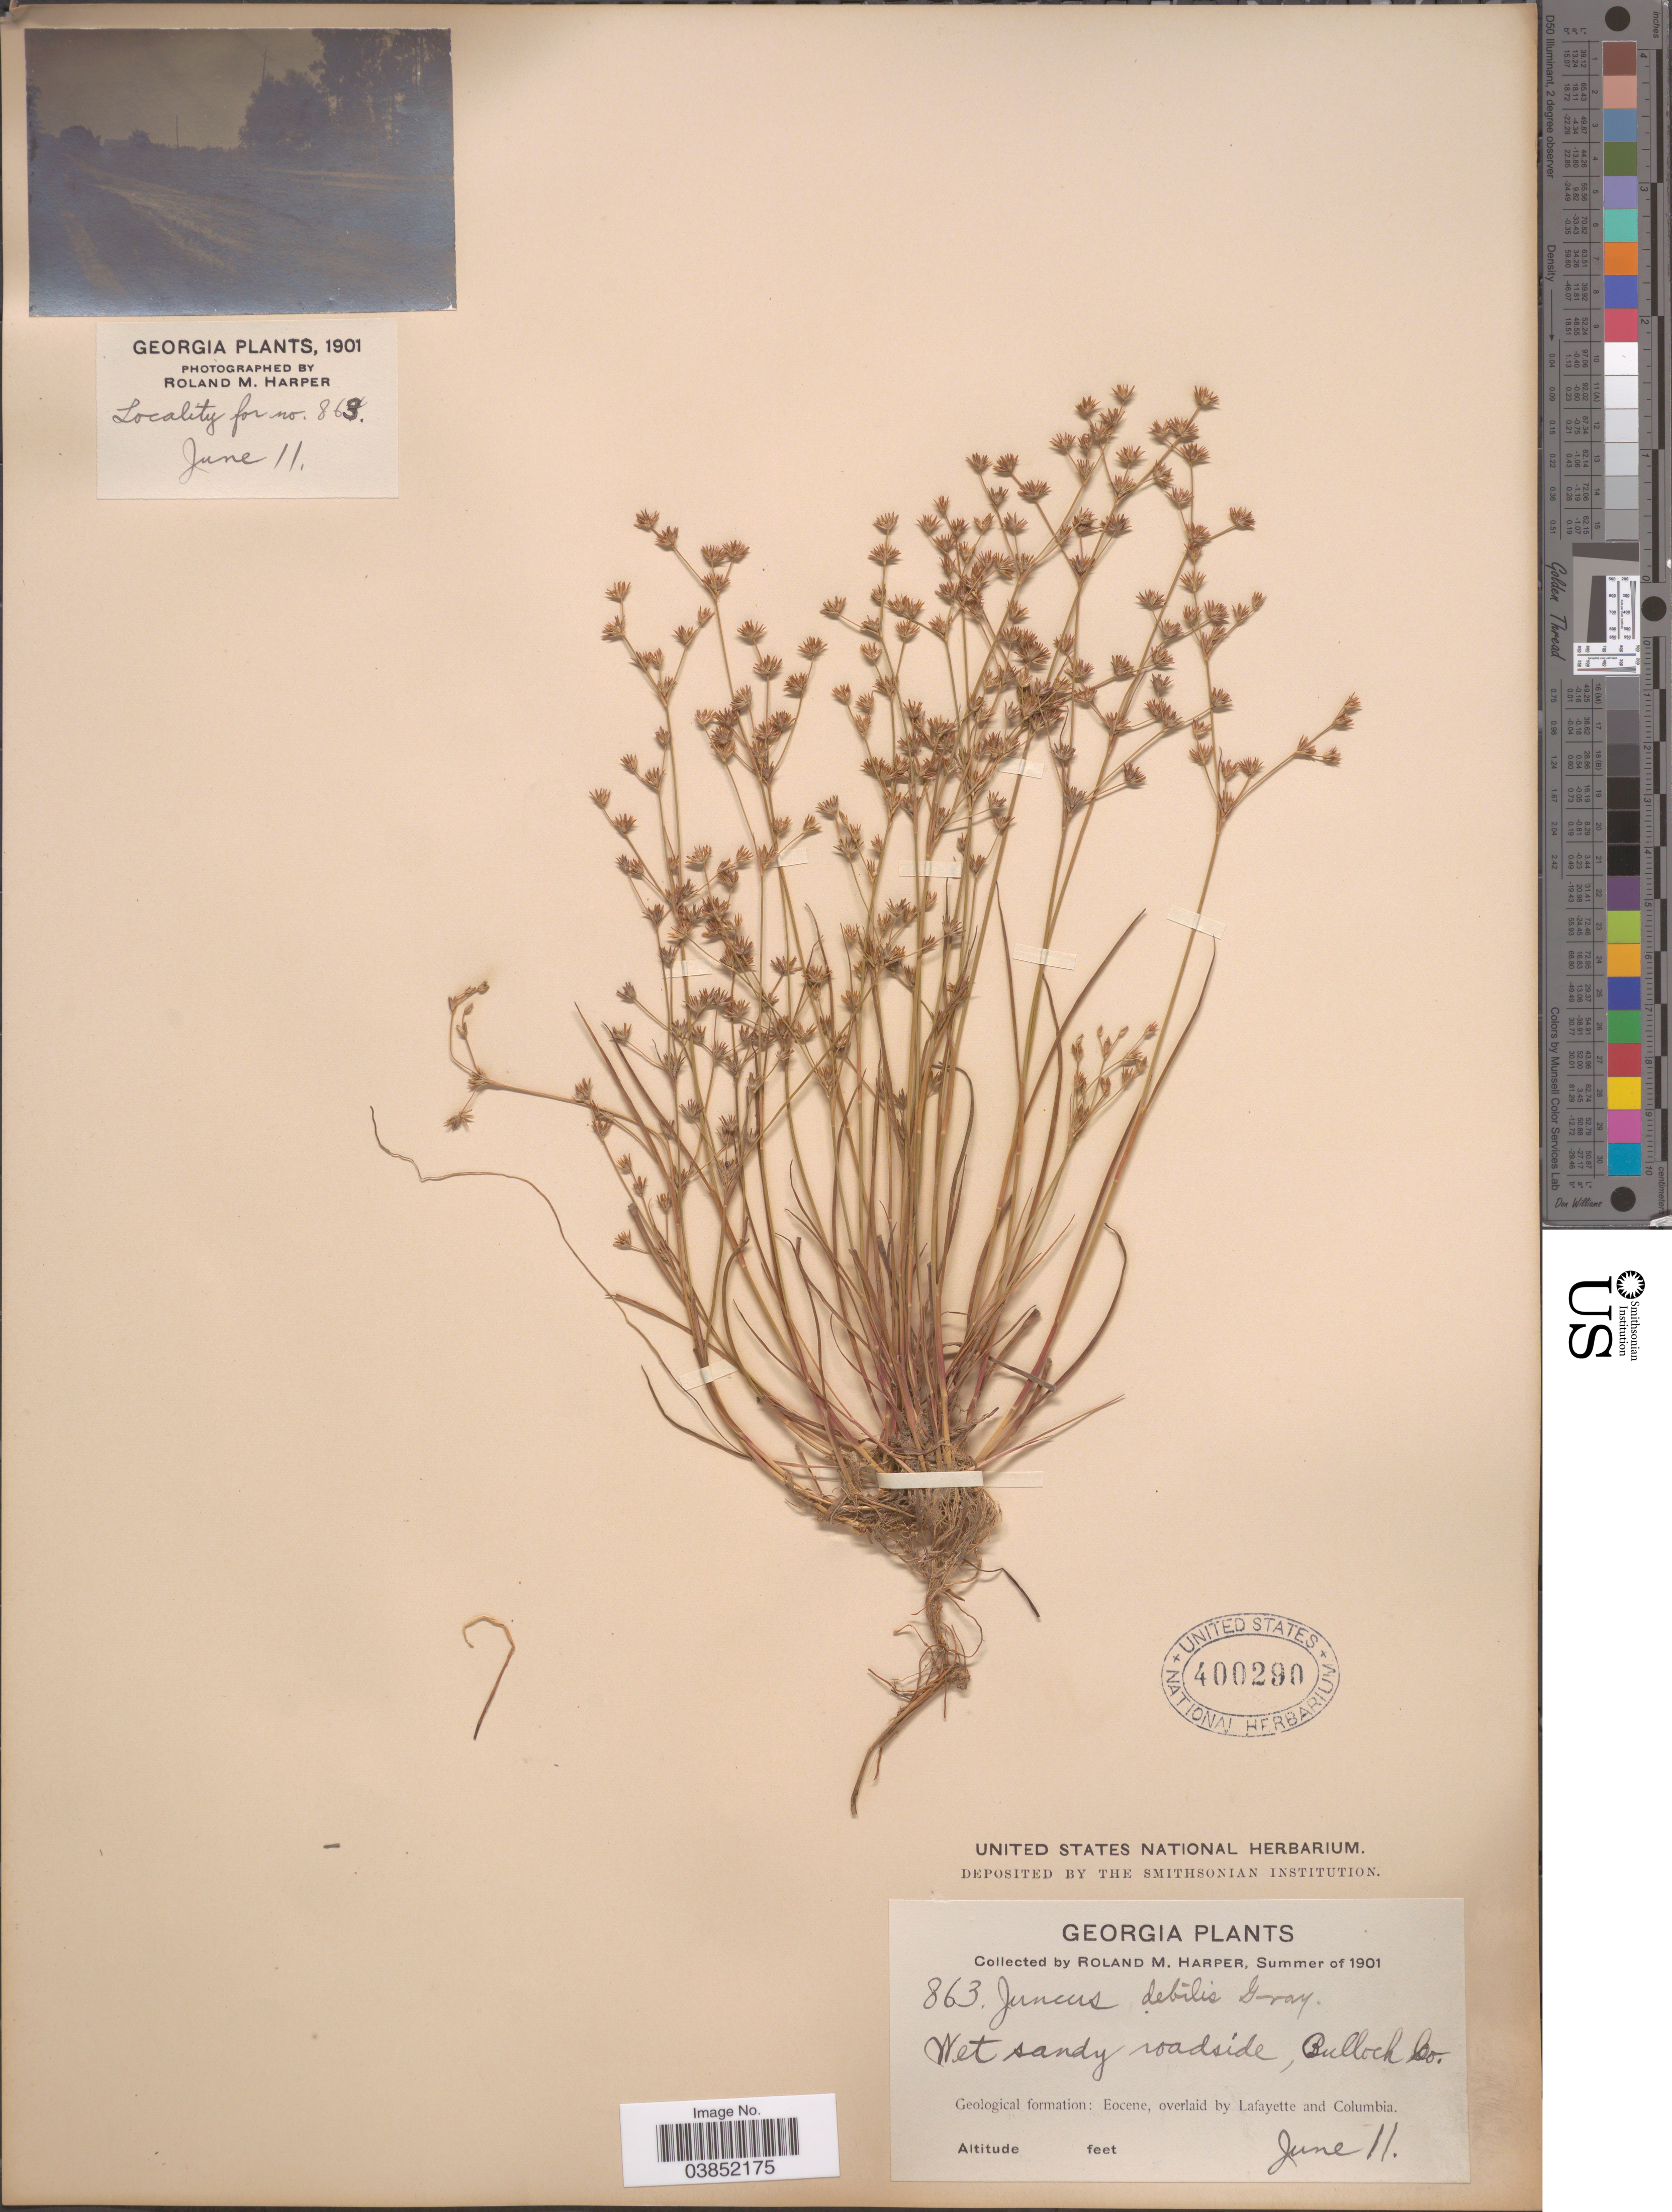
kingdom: Plantae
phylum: Tracheophyta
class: Liliopsida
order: Poales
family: Juncaceae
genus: Juncus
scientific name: Juncus debilis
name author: A. Gray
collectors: R. M. Harper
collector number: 863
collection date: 1901-06-11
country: United States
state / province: Georgia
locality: Bullock Co. Geological foration: Eocene, overlaid by Lafayette and Columbia.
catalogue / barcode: US 400290